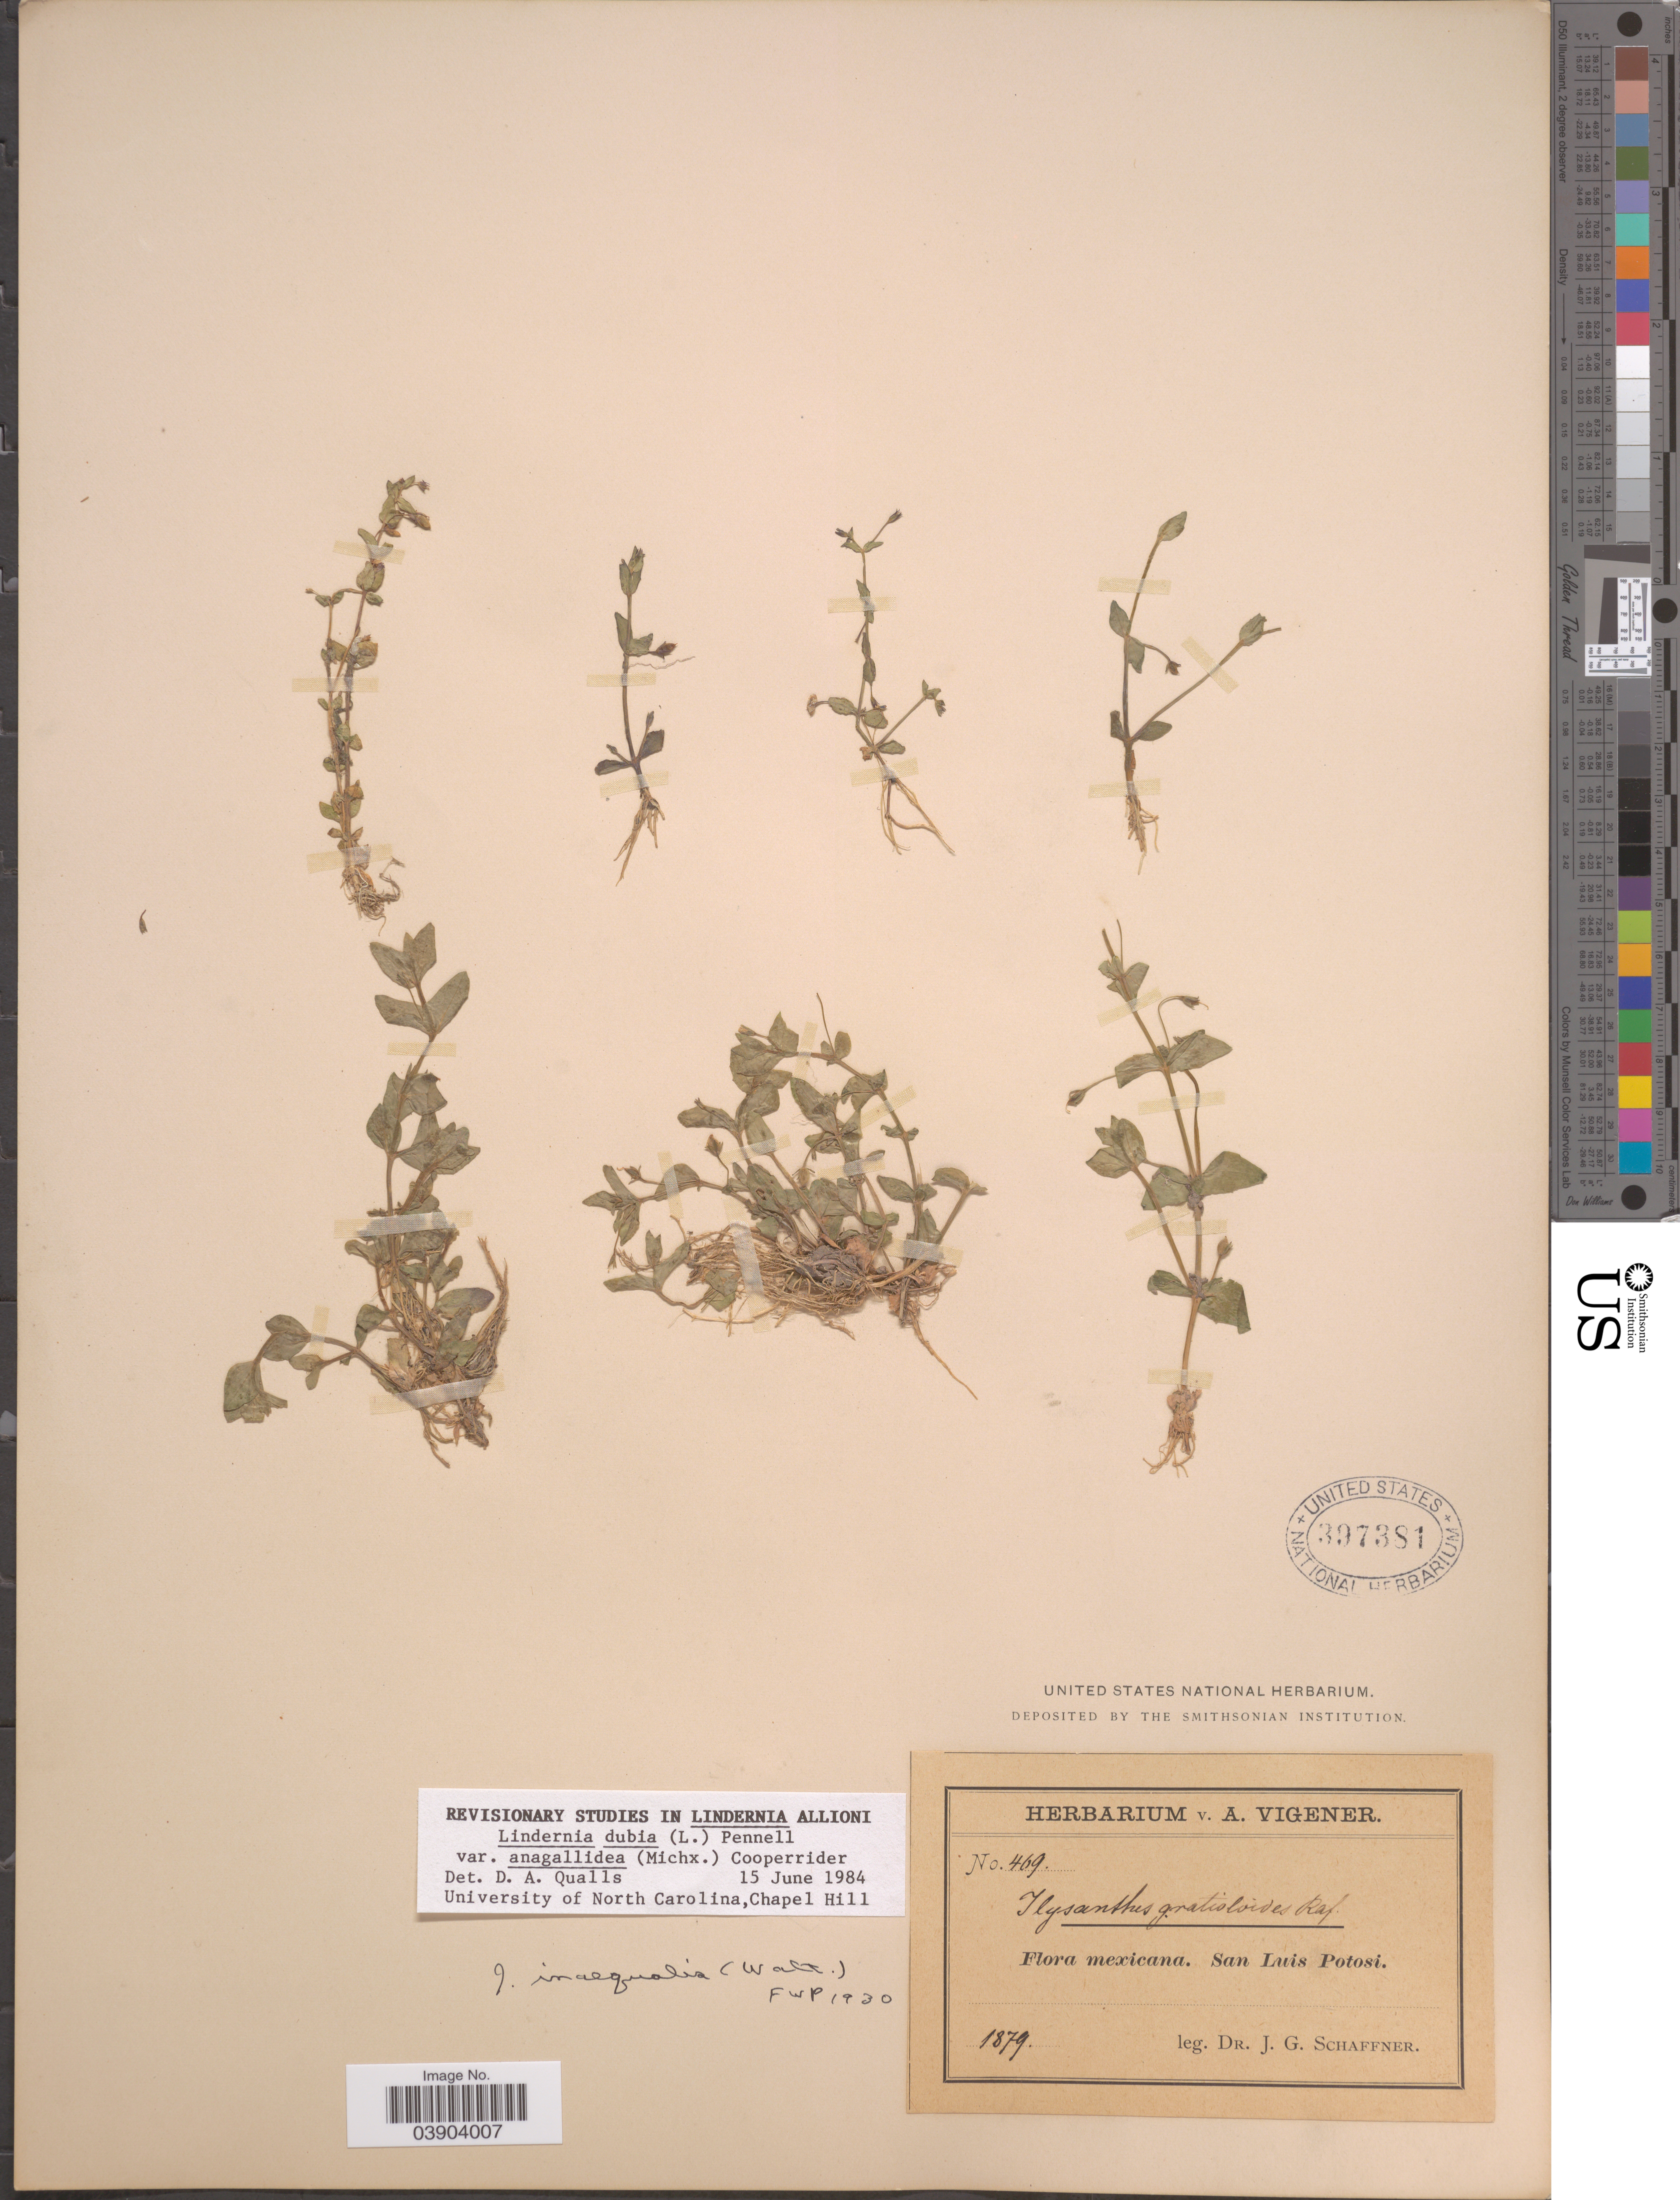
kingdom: Plantae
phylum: Tracheophyta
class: Magnoliopsida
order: Lamiales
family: Linderniaceae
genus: Lindernia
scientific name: Lindernia dubia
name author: (L.) Pennell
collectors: J. G. Schaffner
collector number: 469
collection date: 1879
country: Mexico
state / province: San Luis Potosí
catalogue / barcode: US 397381